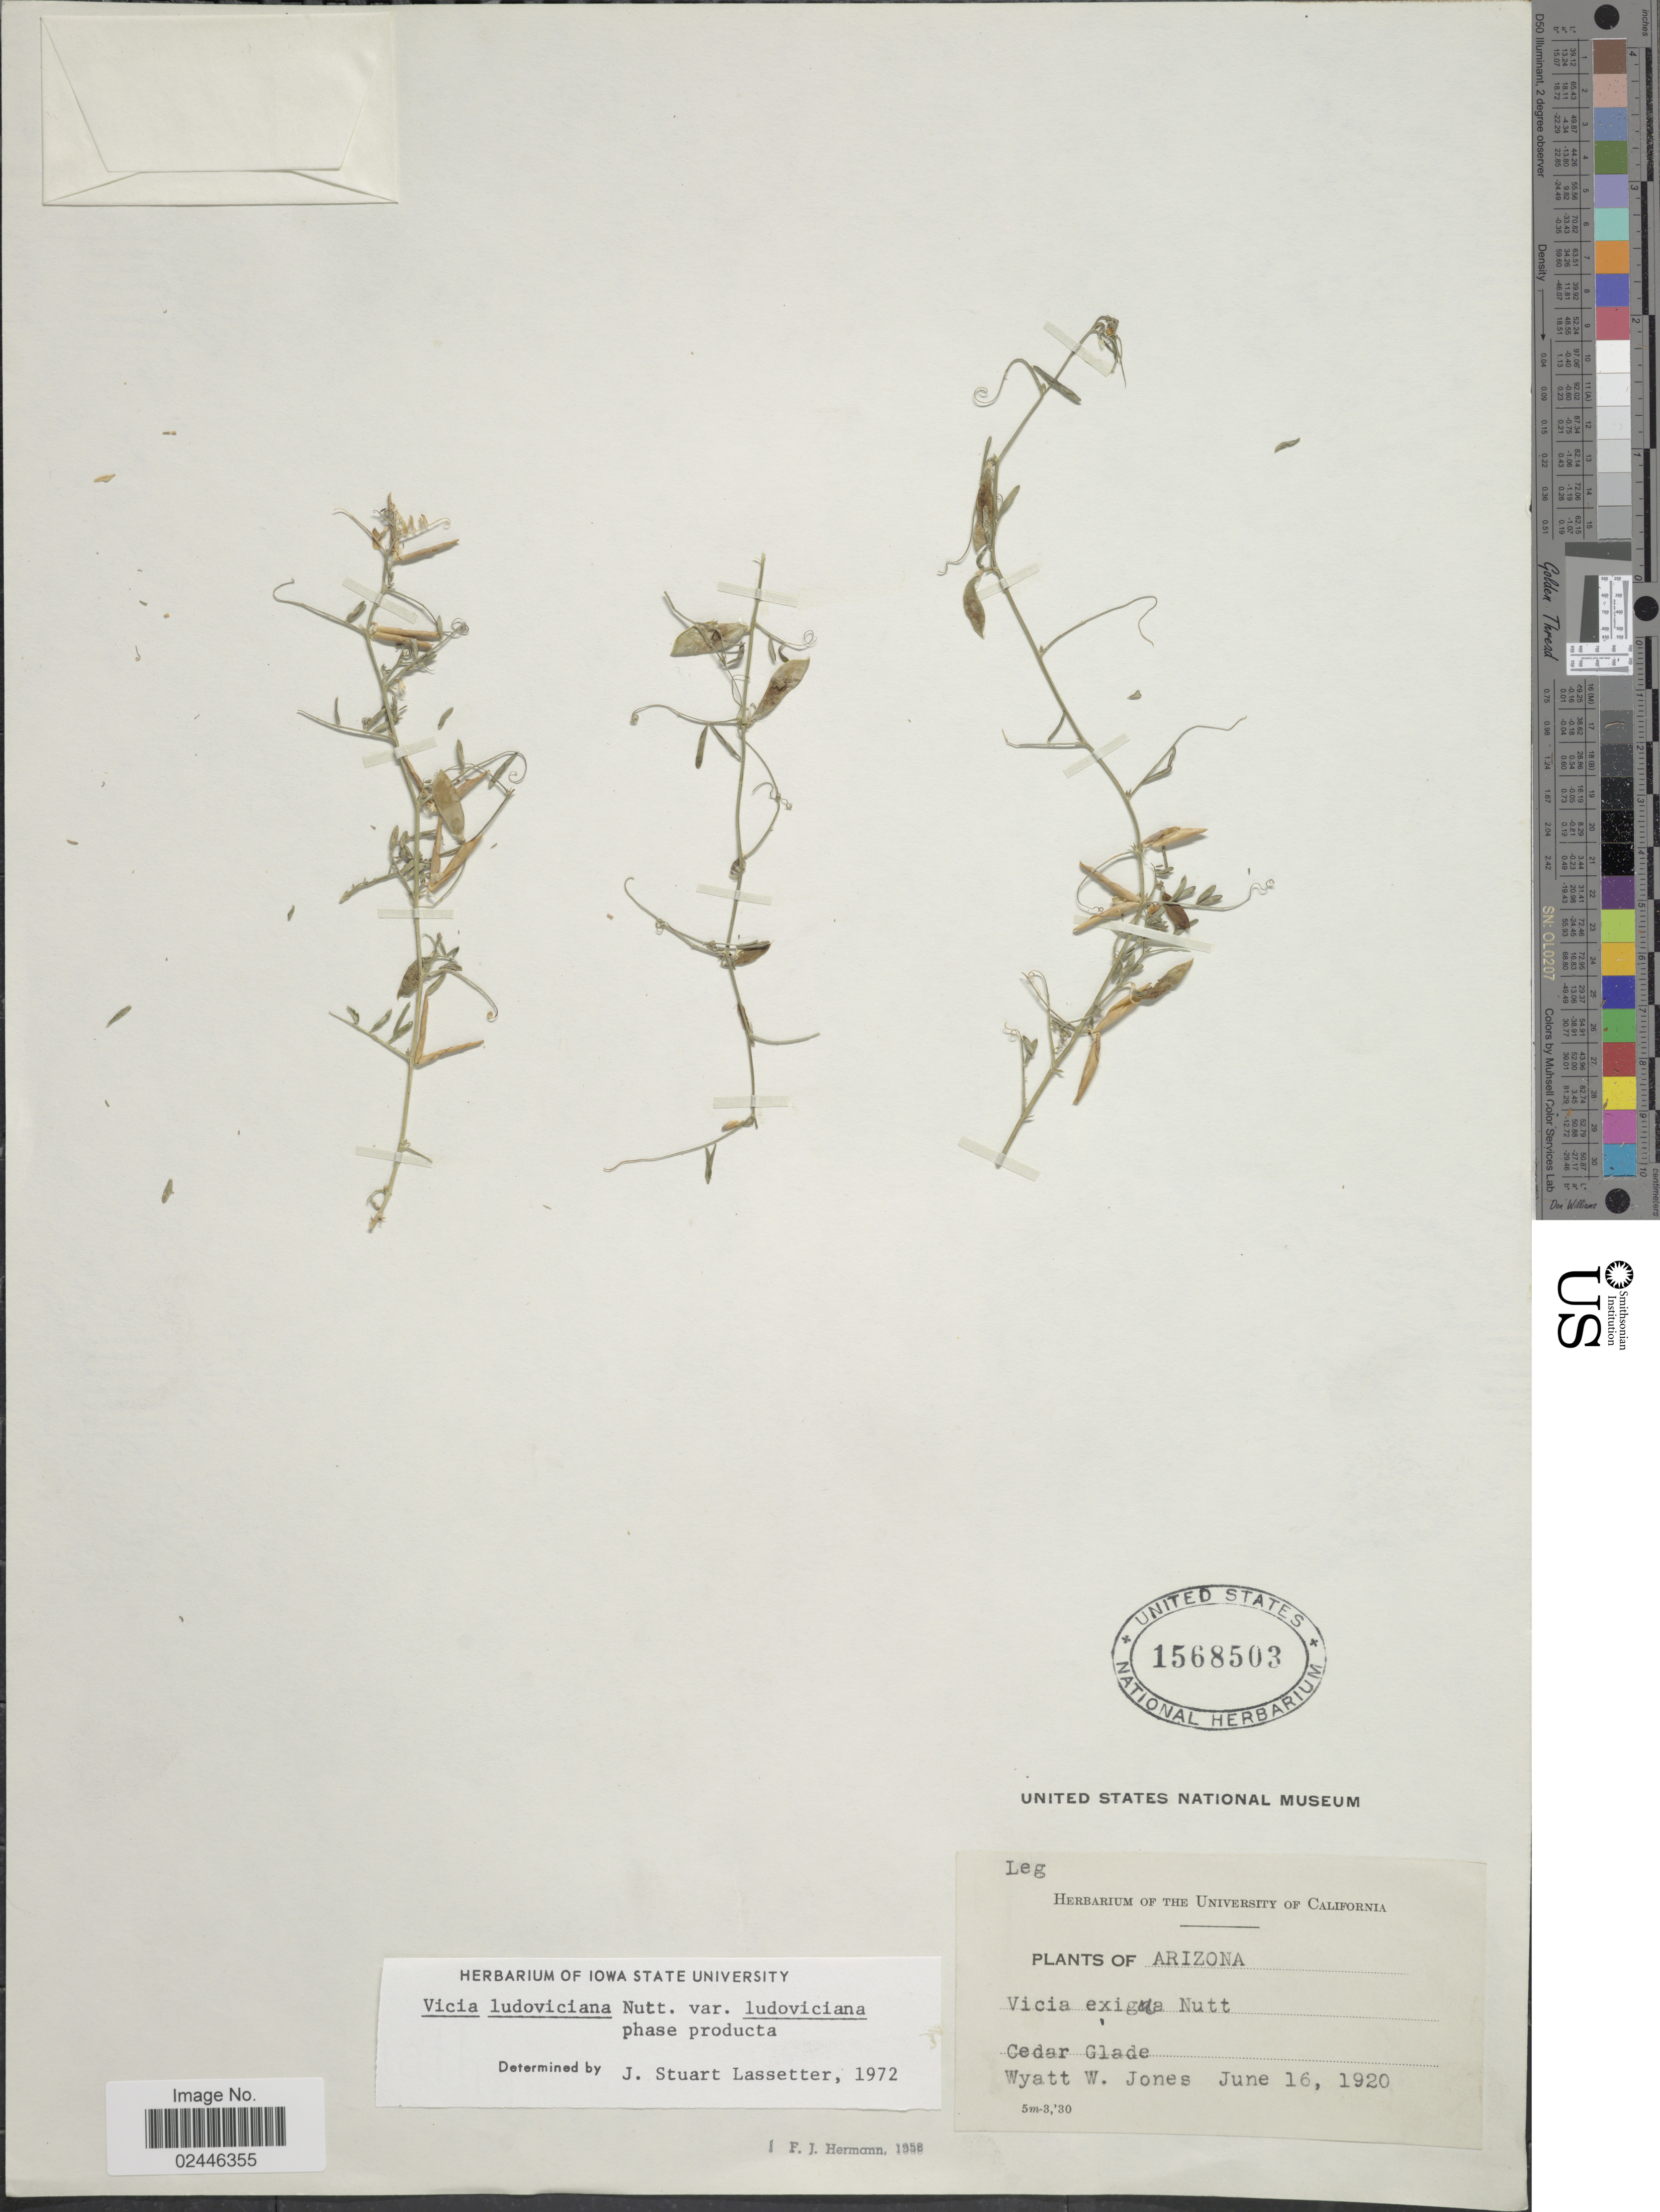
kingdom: Plantae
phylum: Tracheophyta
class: Magnoliopsida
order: Fabales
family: Fabaceae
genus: Vicia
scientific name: Vicia ludoviciana var. ludoviciana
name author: Nutt. ex Torr. & A. Gray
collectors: W. W. Jones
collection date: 1920-06-16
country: United States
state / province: Arizona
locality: Cedar Glade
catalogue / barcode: US 1568503